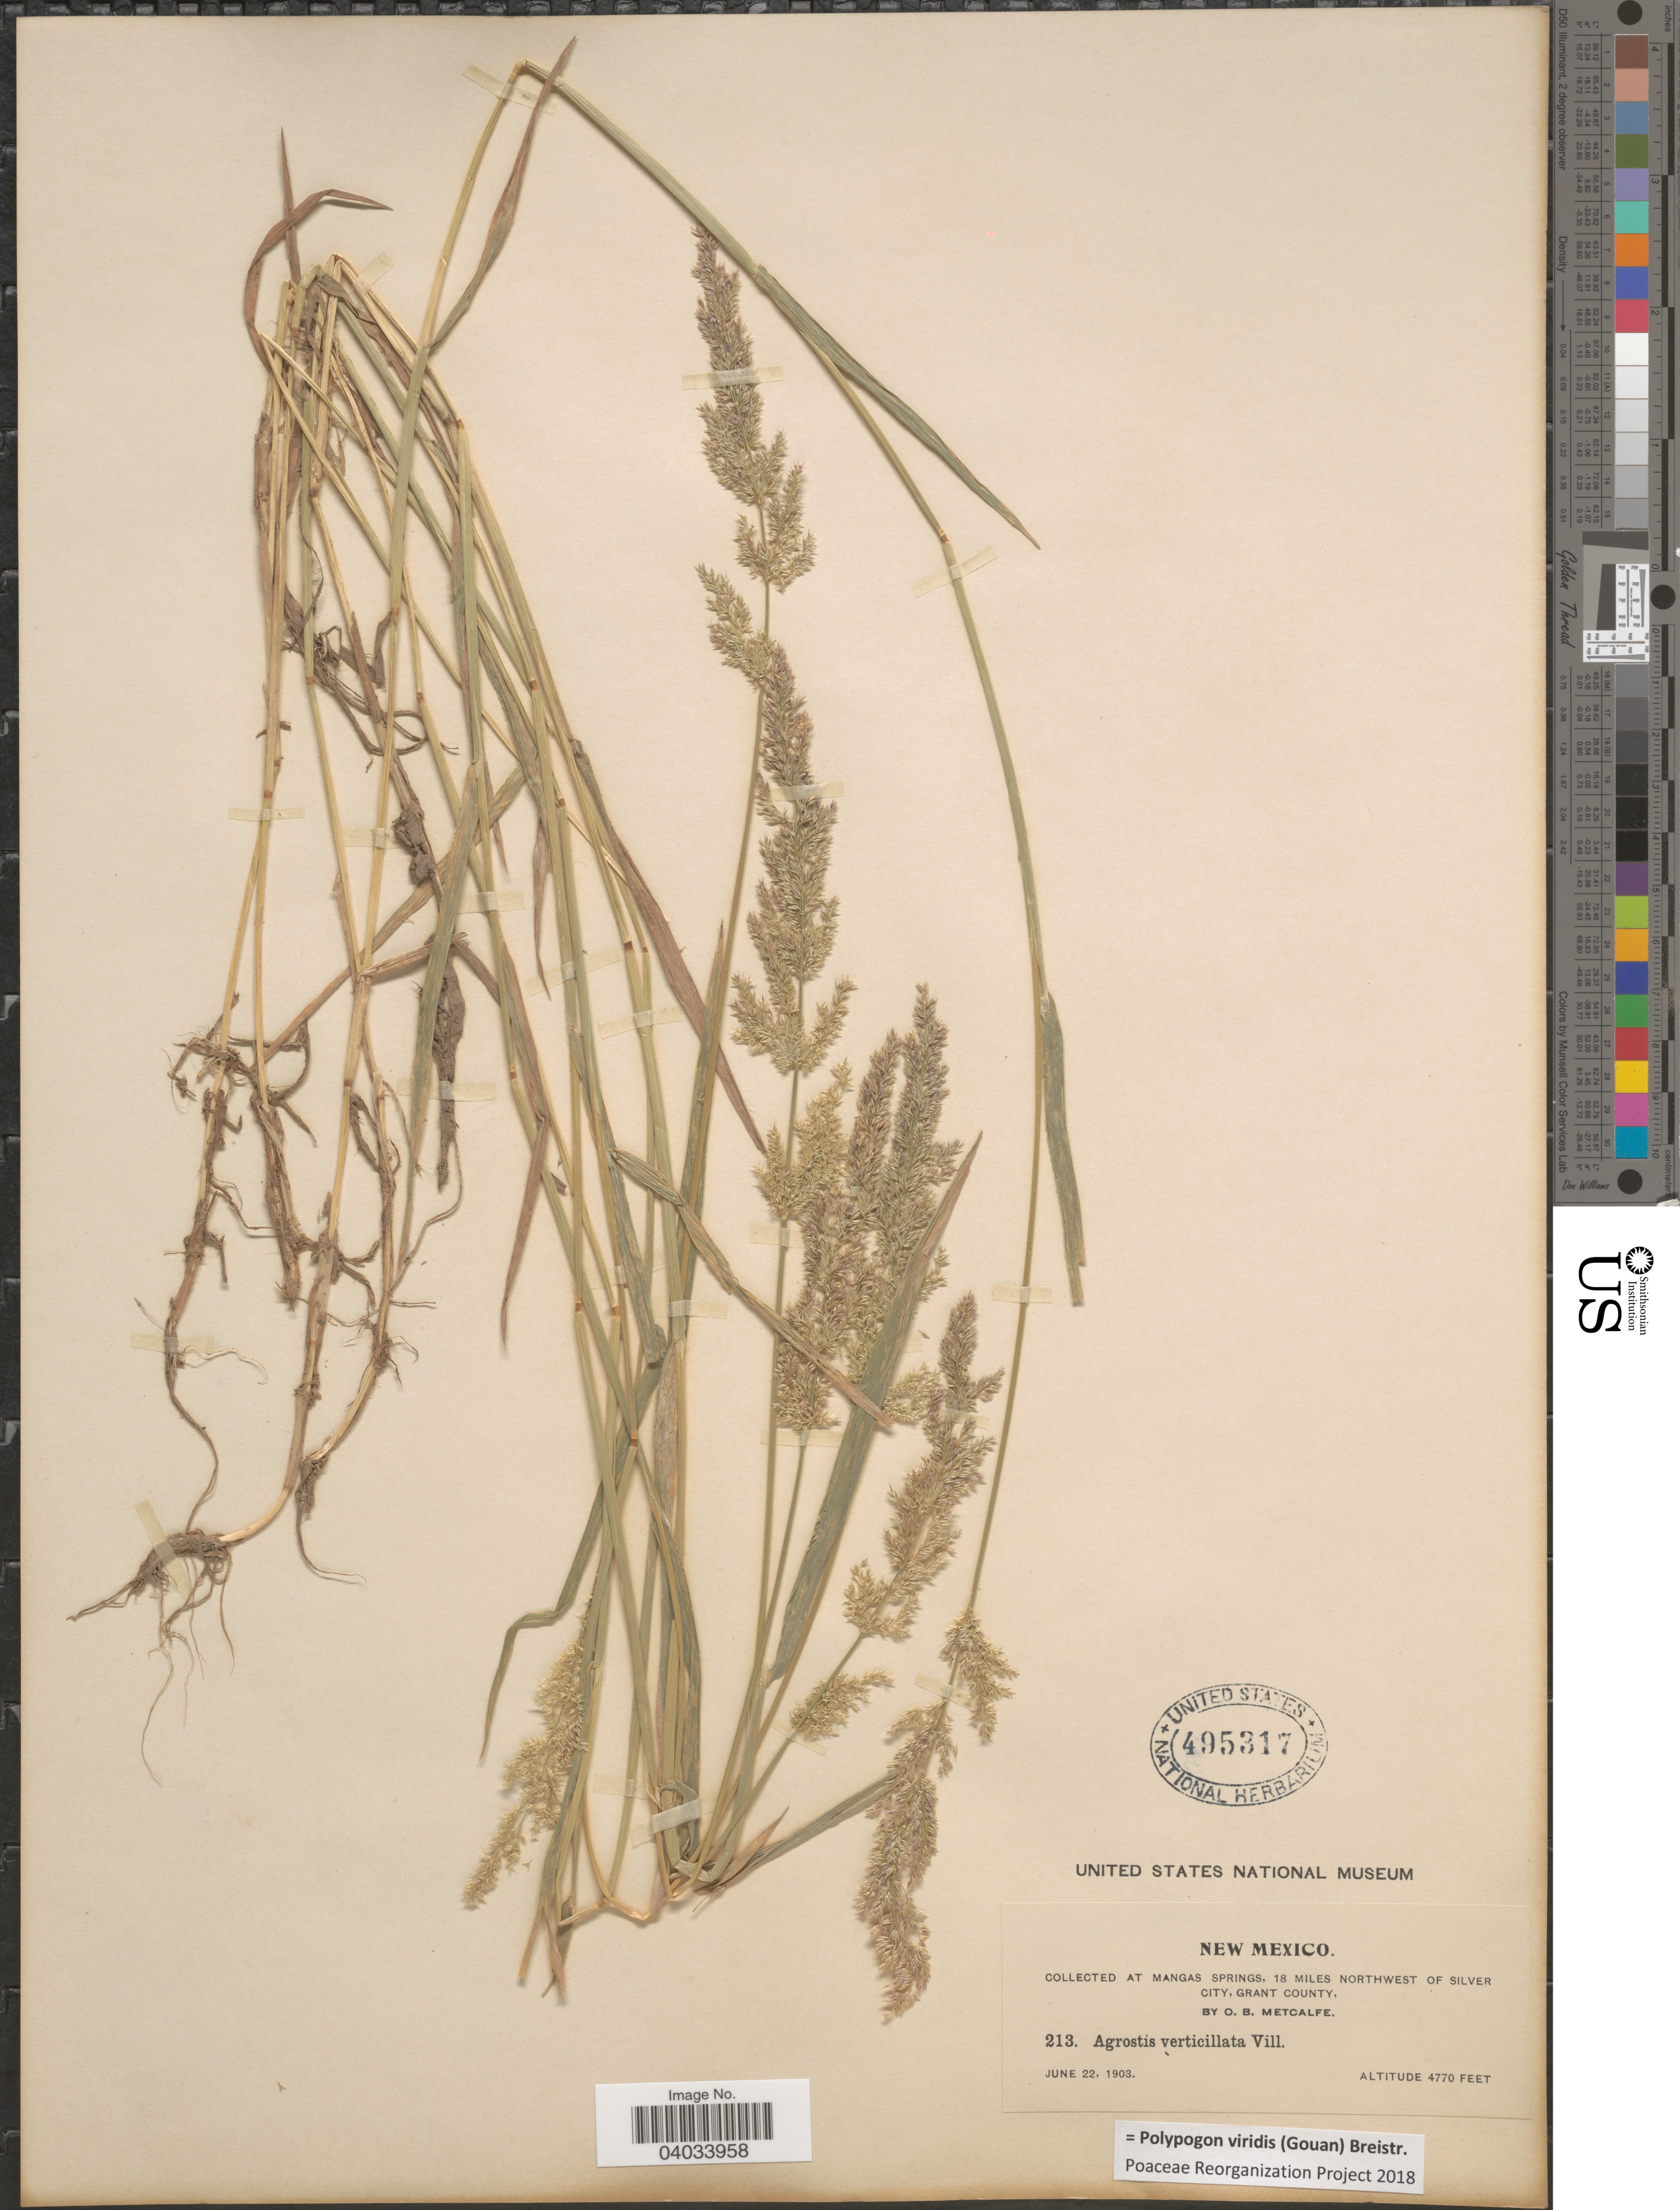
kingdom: Plantae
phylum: Tracheophyta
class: Liliopsida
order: Poales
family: Poaceae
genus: Polypogon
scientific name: Polypogon viridis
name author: (Gouan) Breistroffer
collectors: O. B. Metcalfe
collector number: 213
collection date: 1903-06-22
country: United States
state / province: New Mexico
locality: At Mangas Springs, 18 miles northwest of Silver City, Grant County.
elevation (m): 1454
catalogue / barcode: US 495317